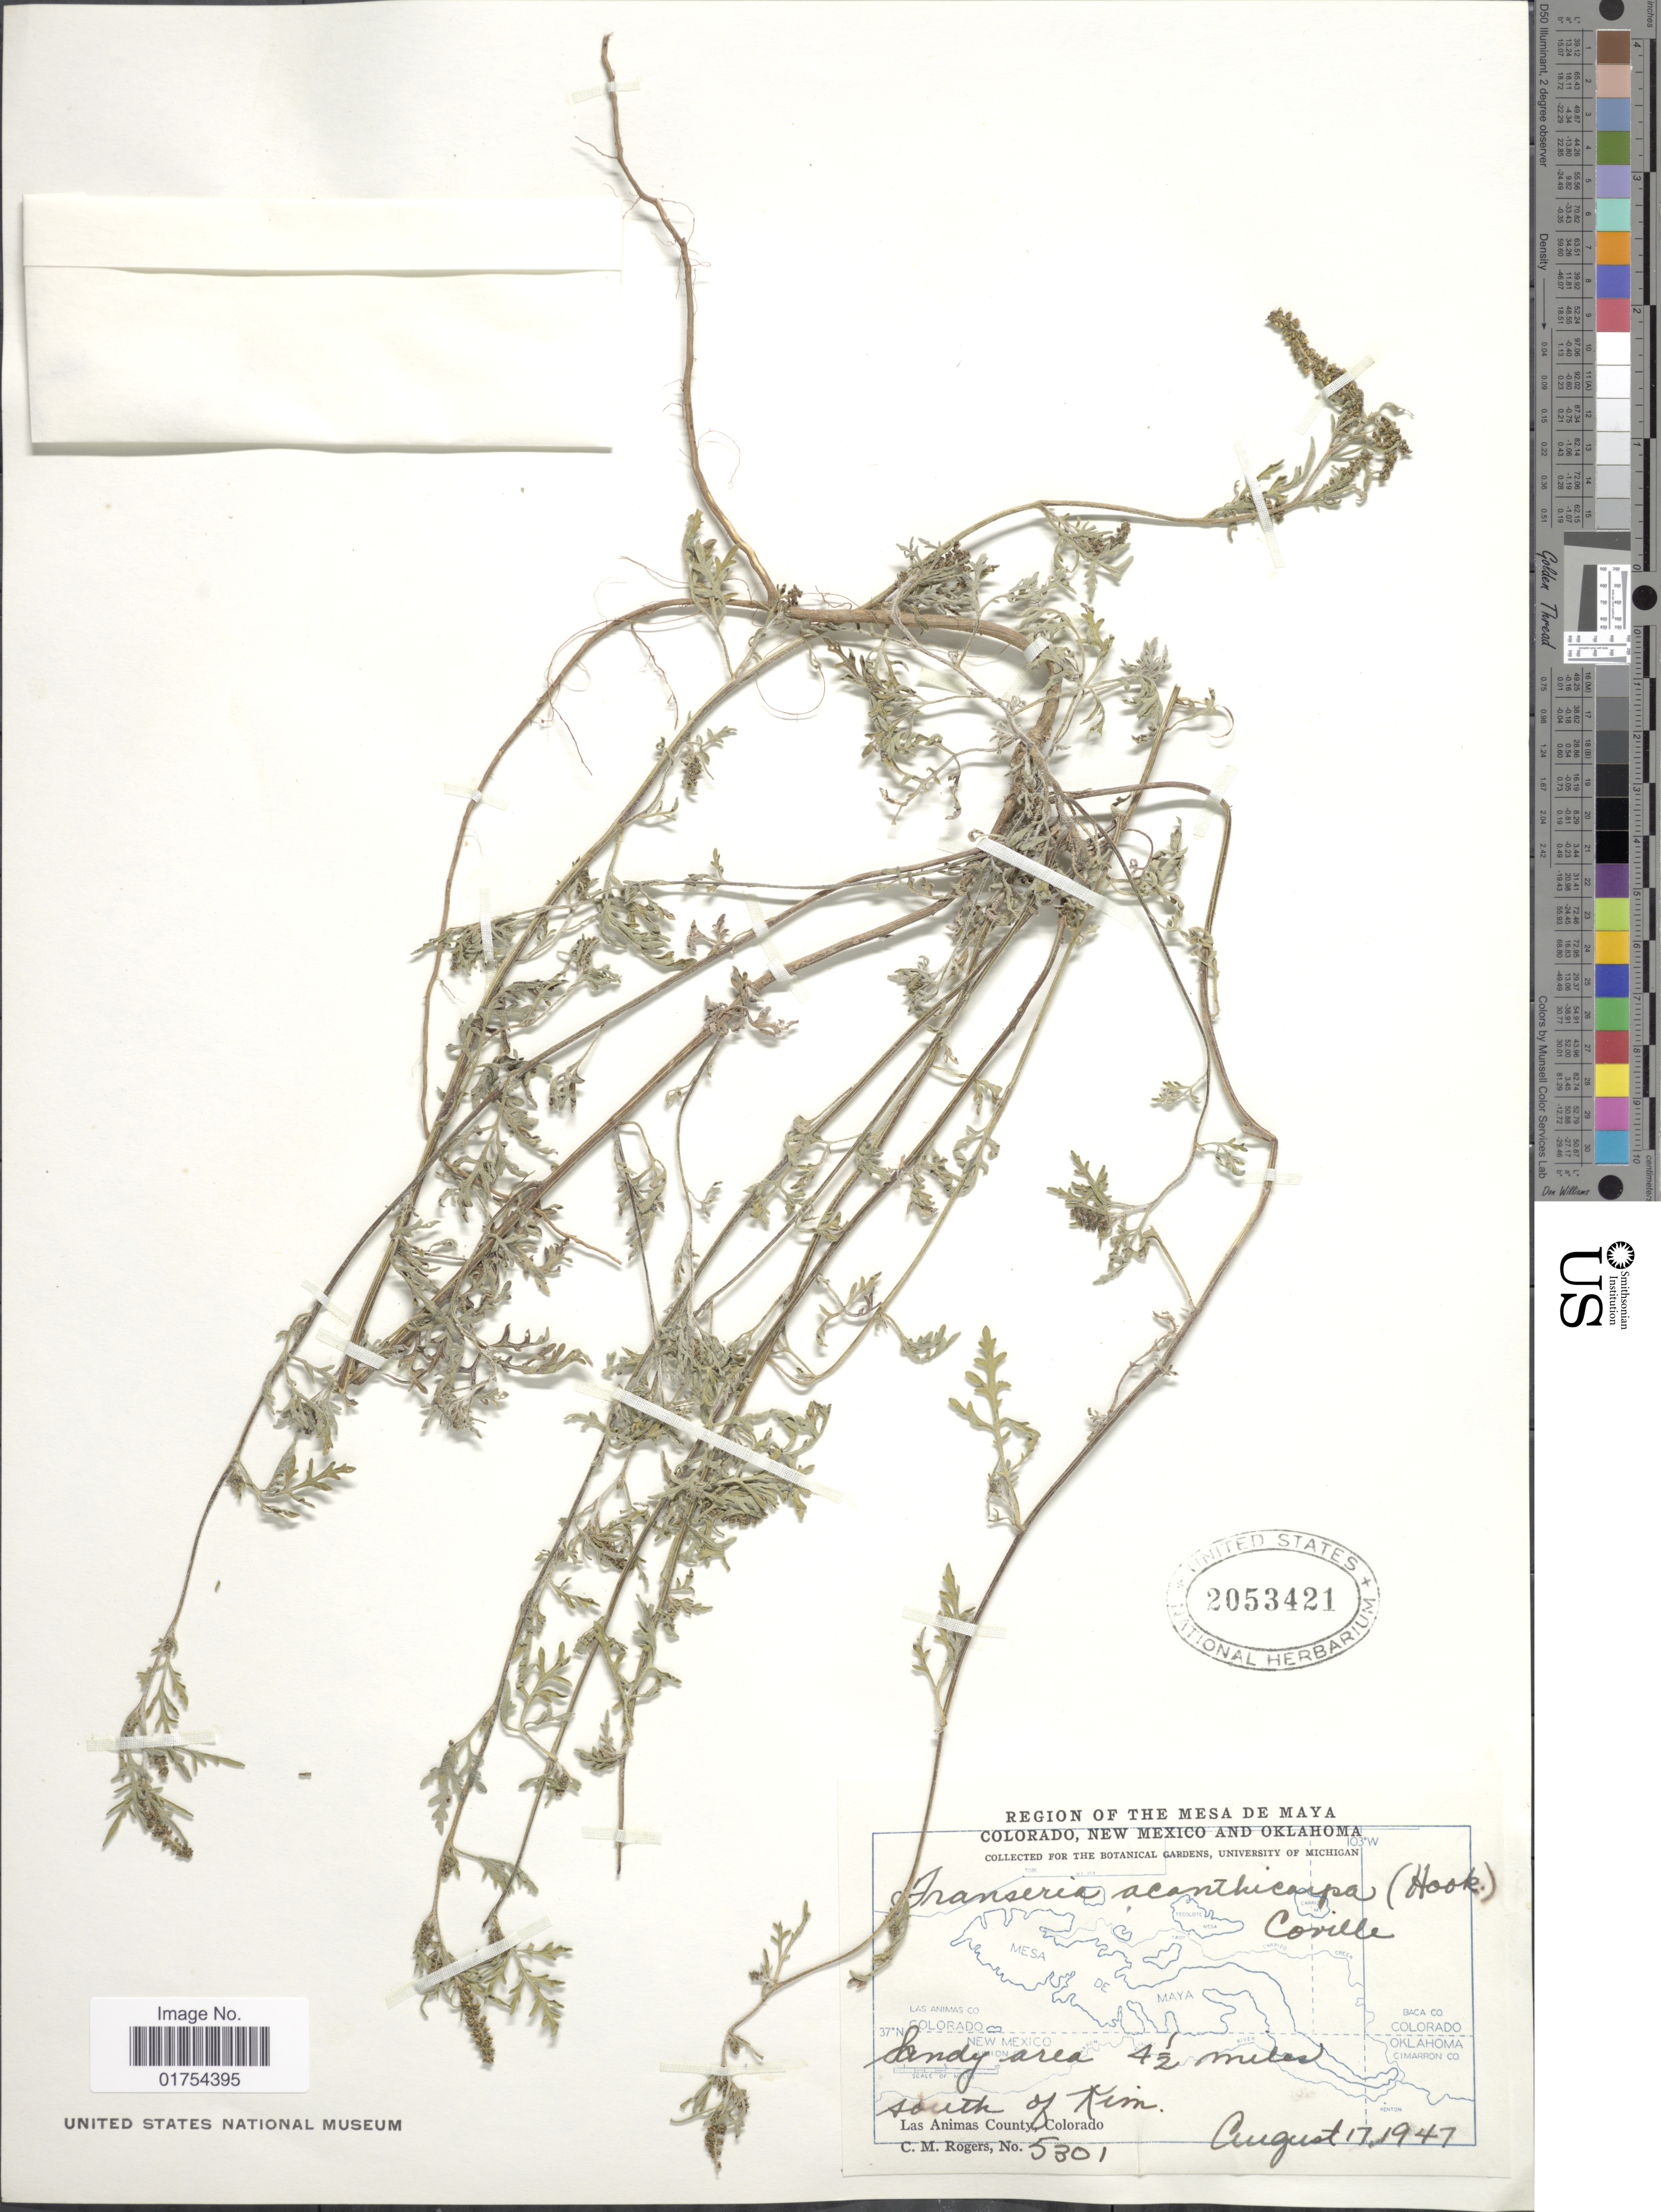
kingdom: Plantae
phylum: Tracheophyta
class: Magnoliopsida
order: Asterales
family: Asteraceae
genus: Franseria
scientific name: Franseria acanthicarpa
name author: Coville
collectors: C. M. Rogers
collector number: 5301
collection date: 1947-08-17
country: United States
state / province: Colorado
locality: Mesa de Maya, Colorado, New Mexico and Oklahoma, Sandy area 4 ½ miles south of Kim, Las Animas County, Colorado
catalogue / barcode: US 2053421